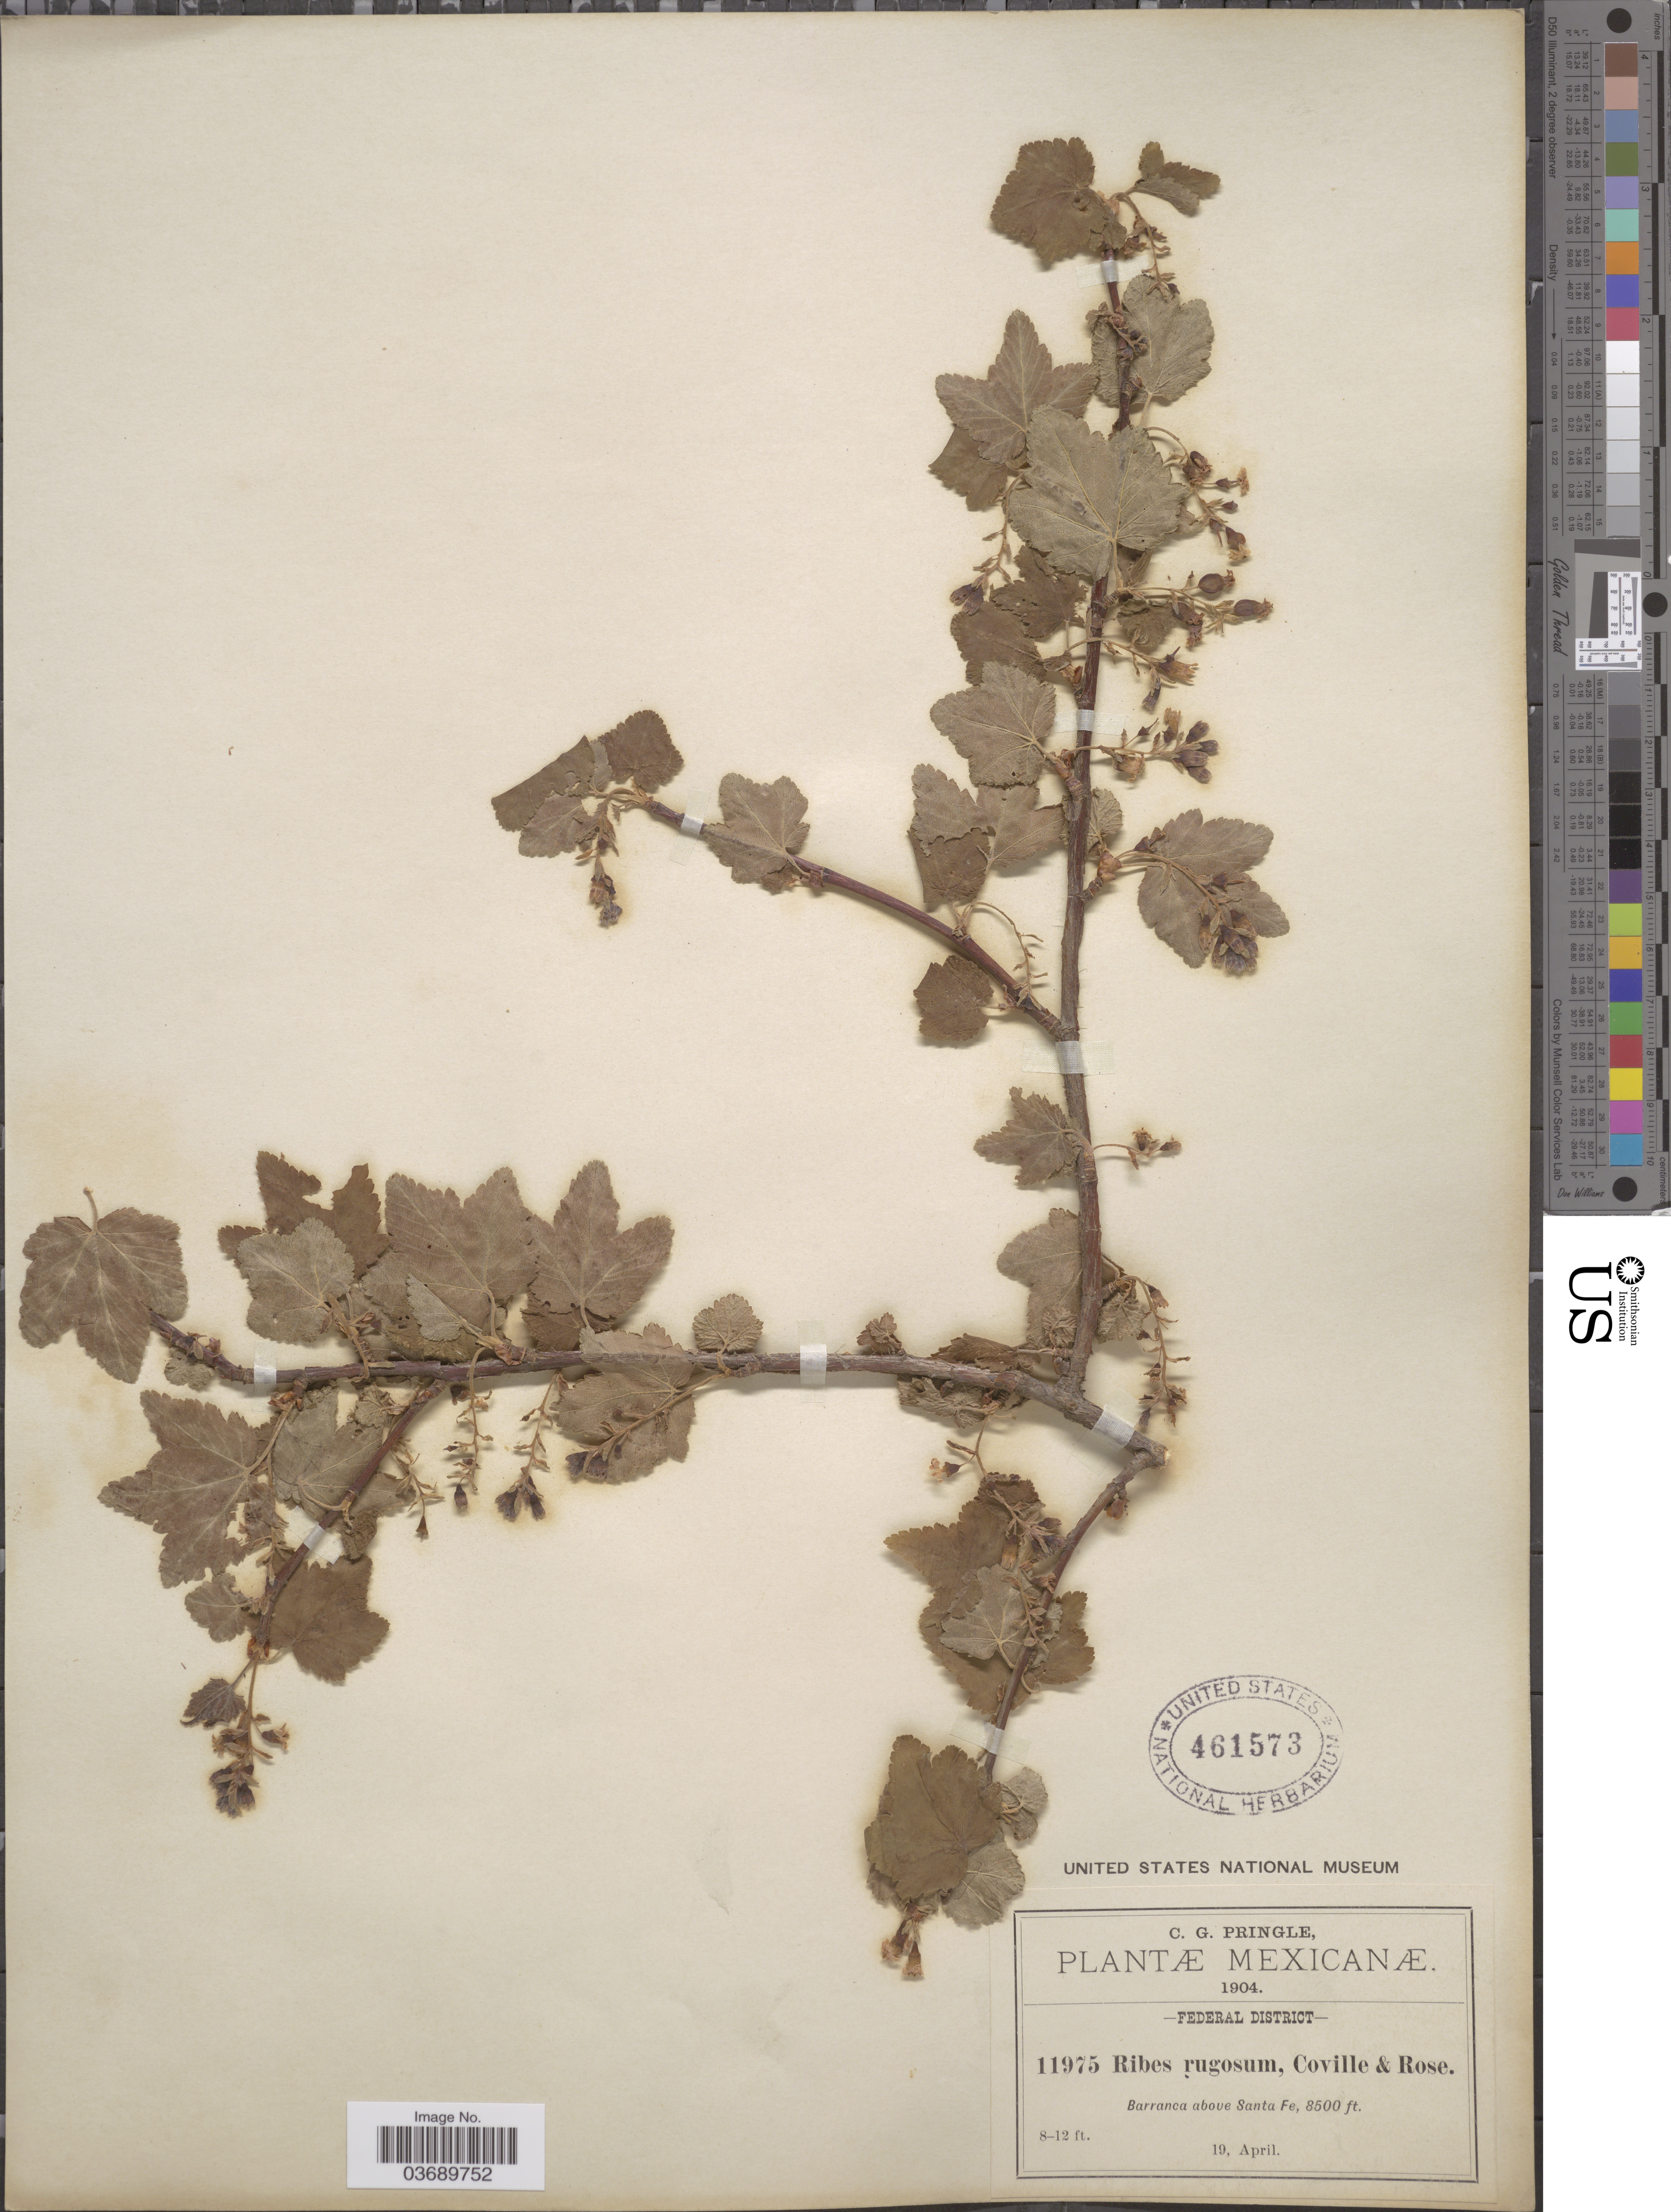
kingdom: Plantae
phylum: Tracheophyta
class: Magnoliopsida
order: Saxifragales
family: Grossulariaceae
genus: Ribes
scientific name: Ribes rugosum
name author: Coville & Rose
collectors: C. G. Pringle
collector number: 11975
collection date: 1904-04-19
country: Mexico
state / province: Distrito Federal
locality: Barranca above Santa Fe, Federal District.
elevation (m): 2591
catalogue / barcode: US 461573